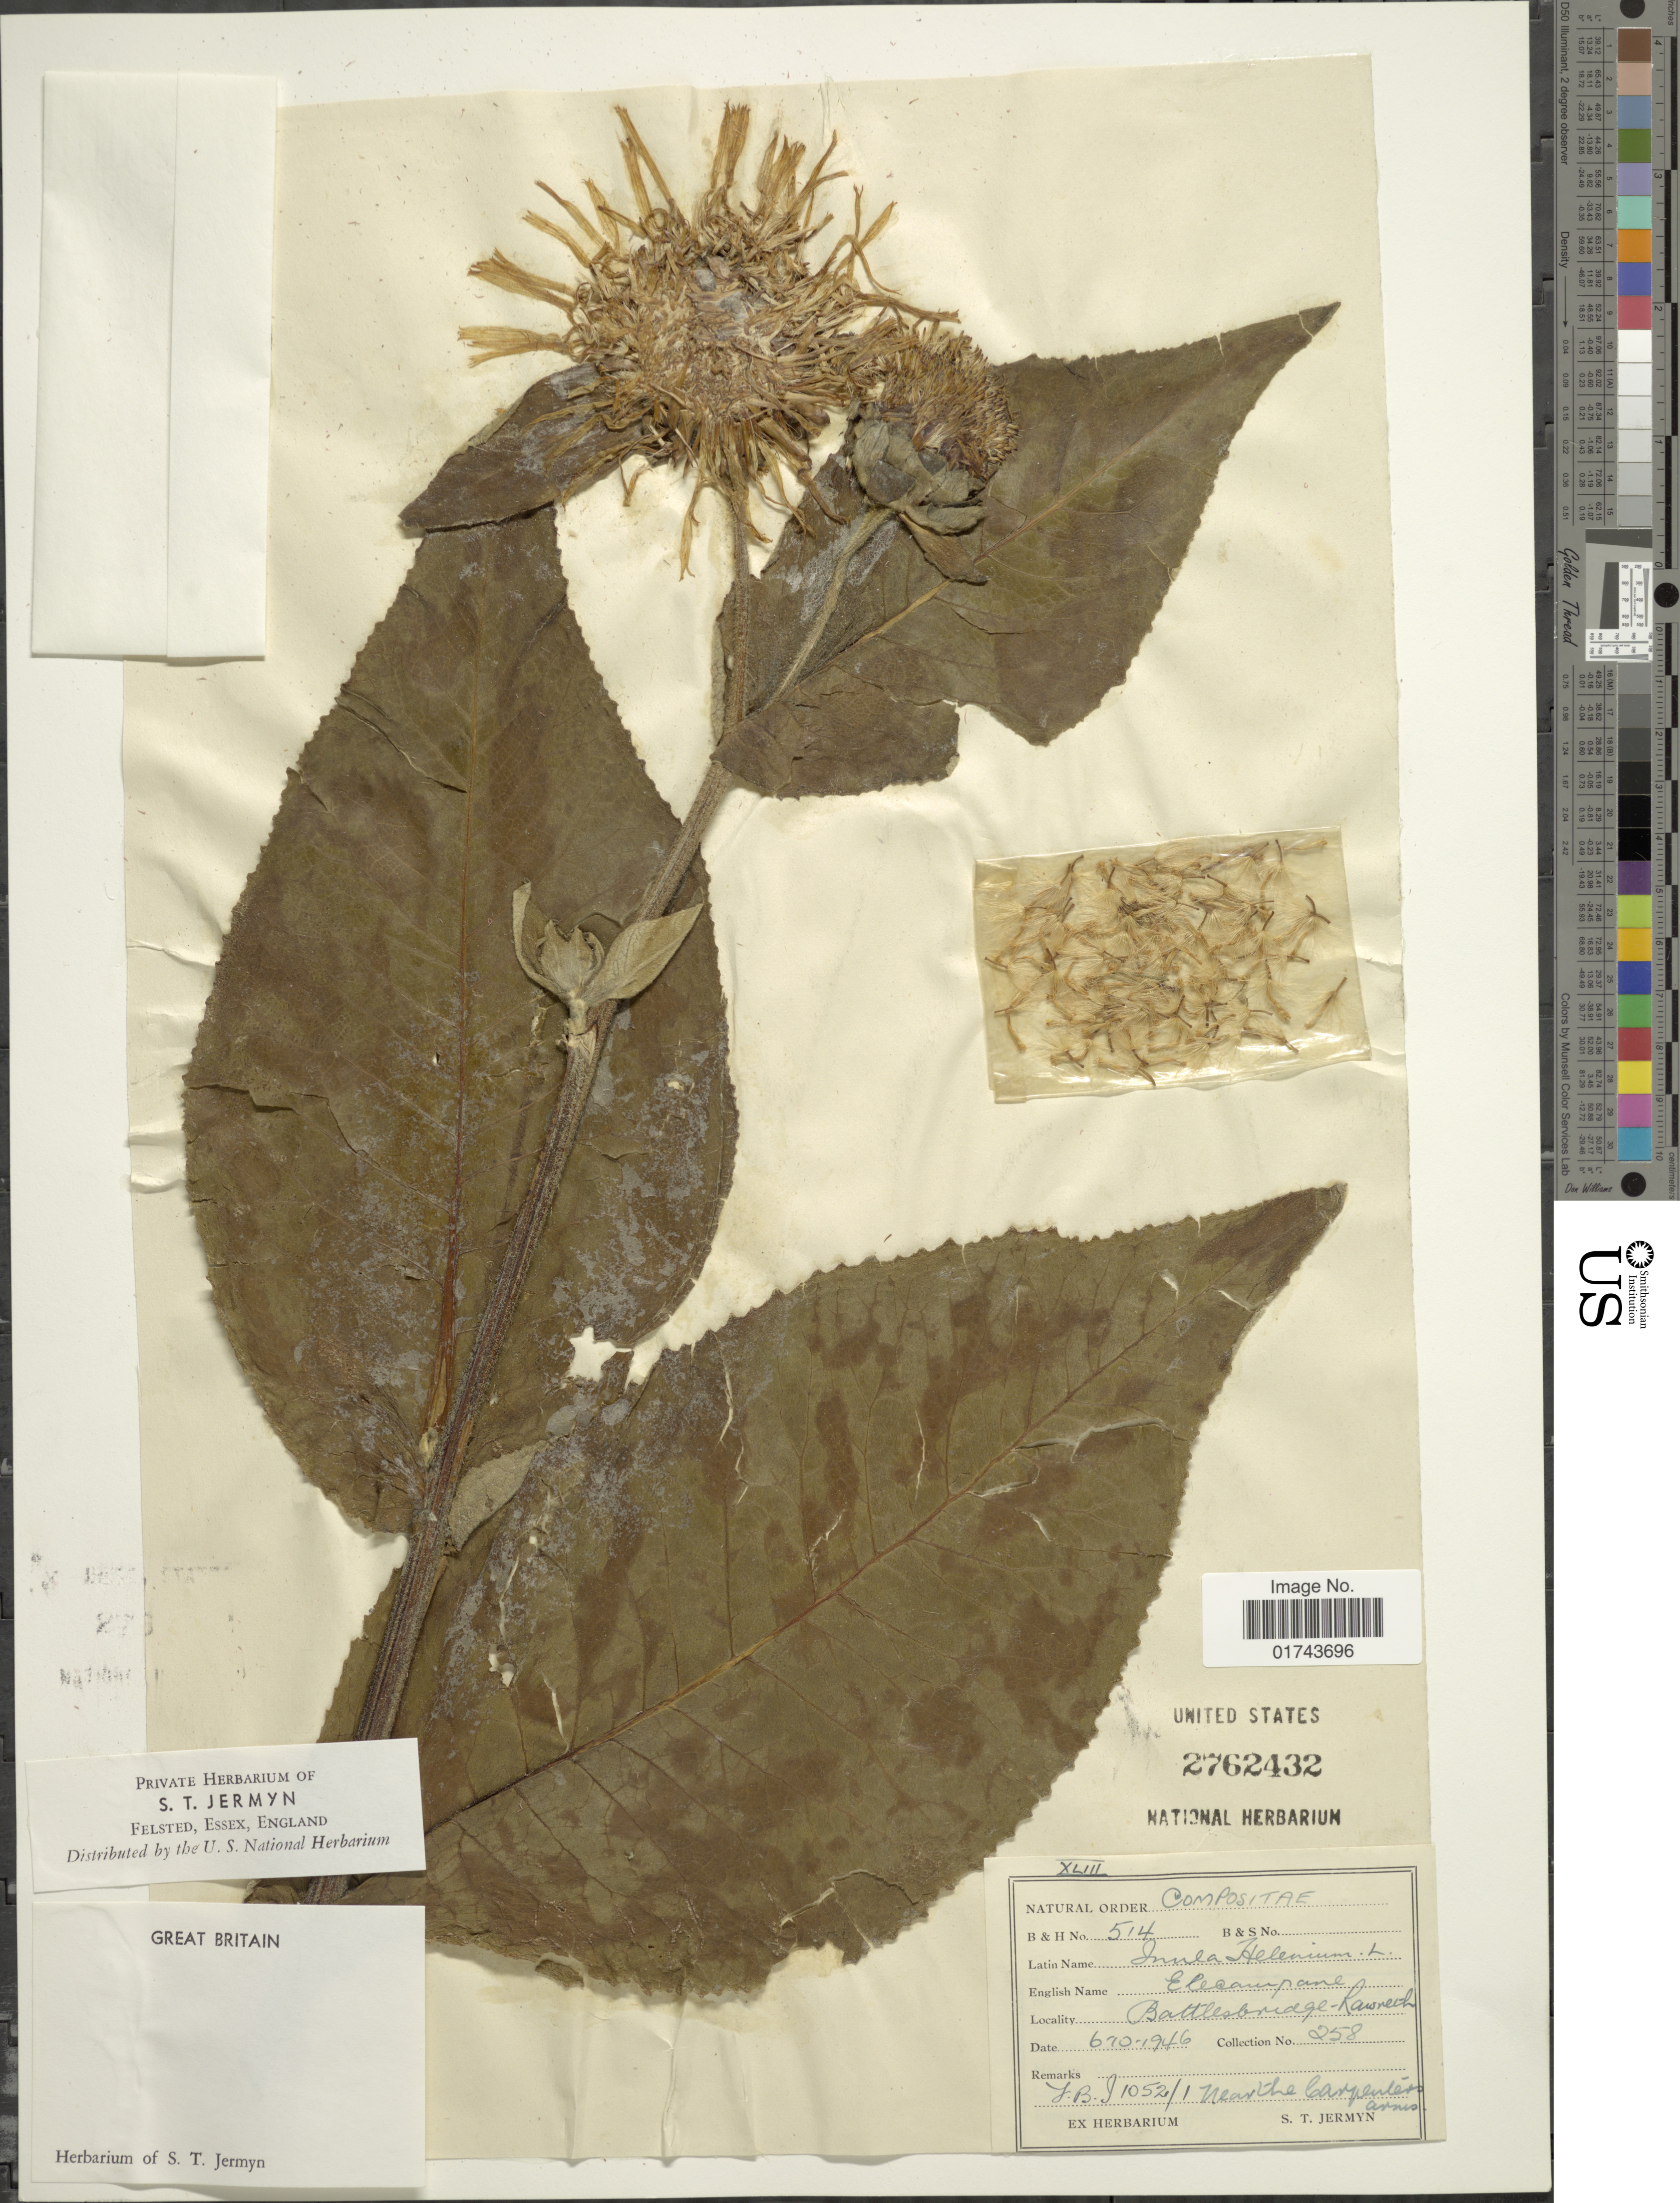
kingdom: Plantae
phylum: Tracheophyta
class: Magnoliopsida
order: Asterales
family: Asteraceae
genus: Inula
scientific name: Inula helenium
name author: L.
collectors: S. Jermyn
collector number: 258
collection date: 1946-10-06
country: United Kingdom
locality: Great Britain, Battlesbridge, Rawnech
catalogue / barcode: US 2762432